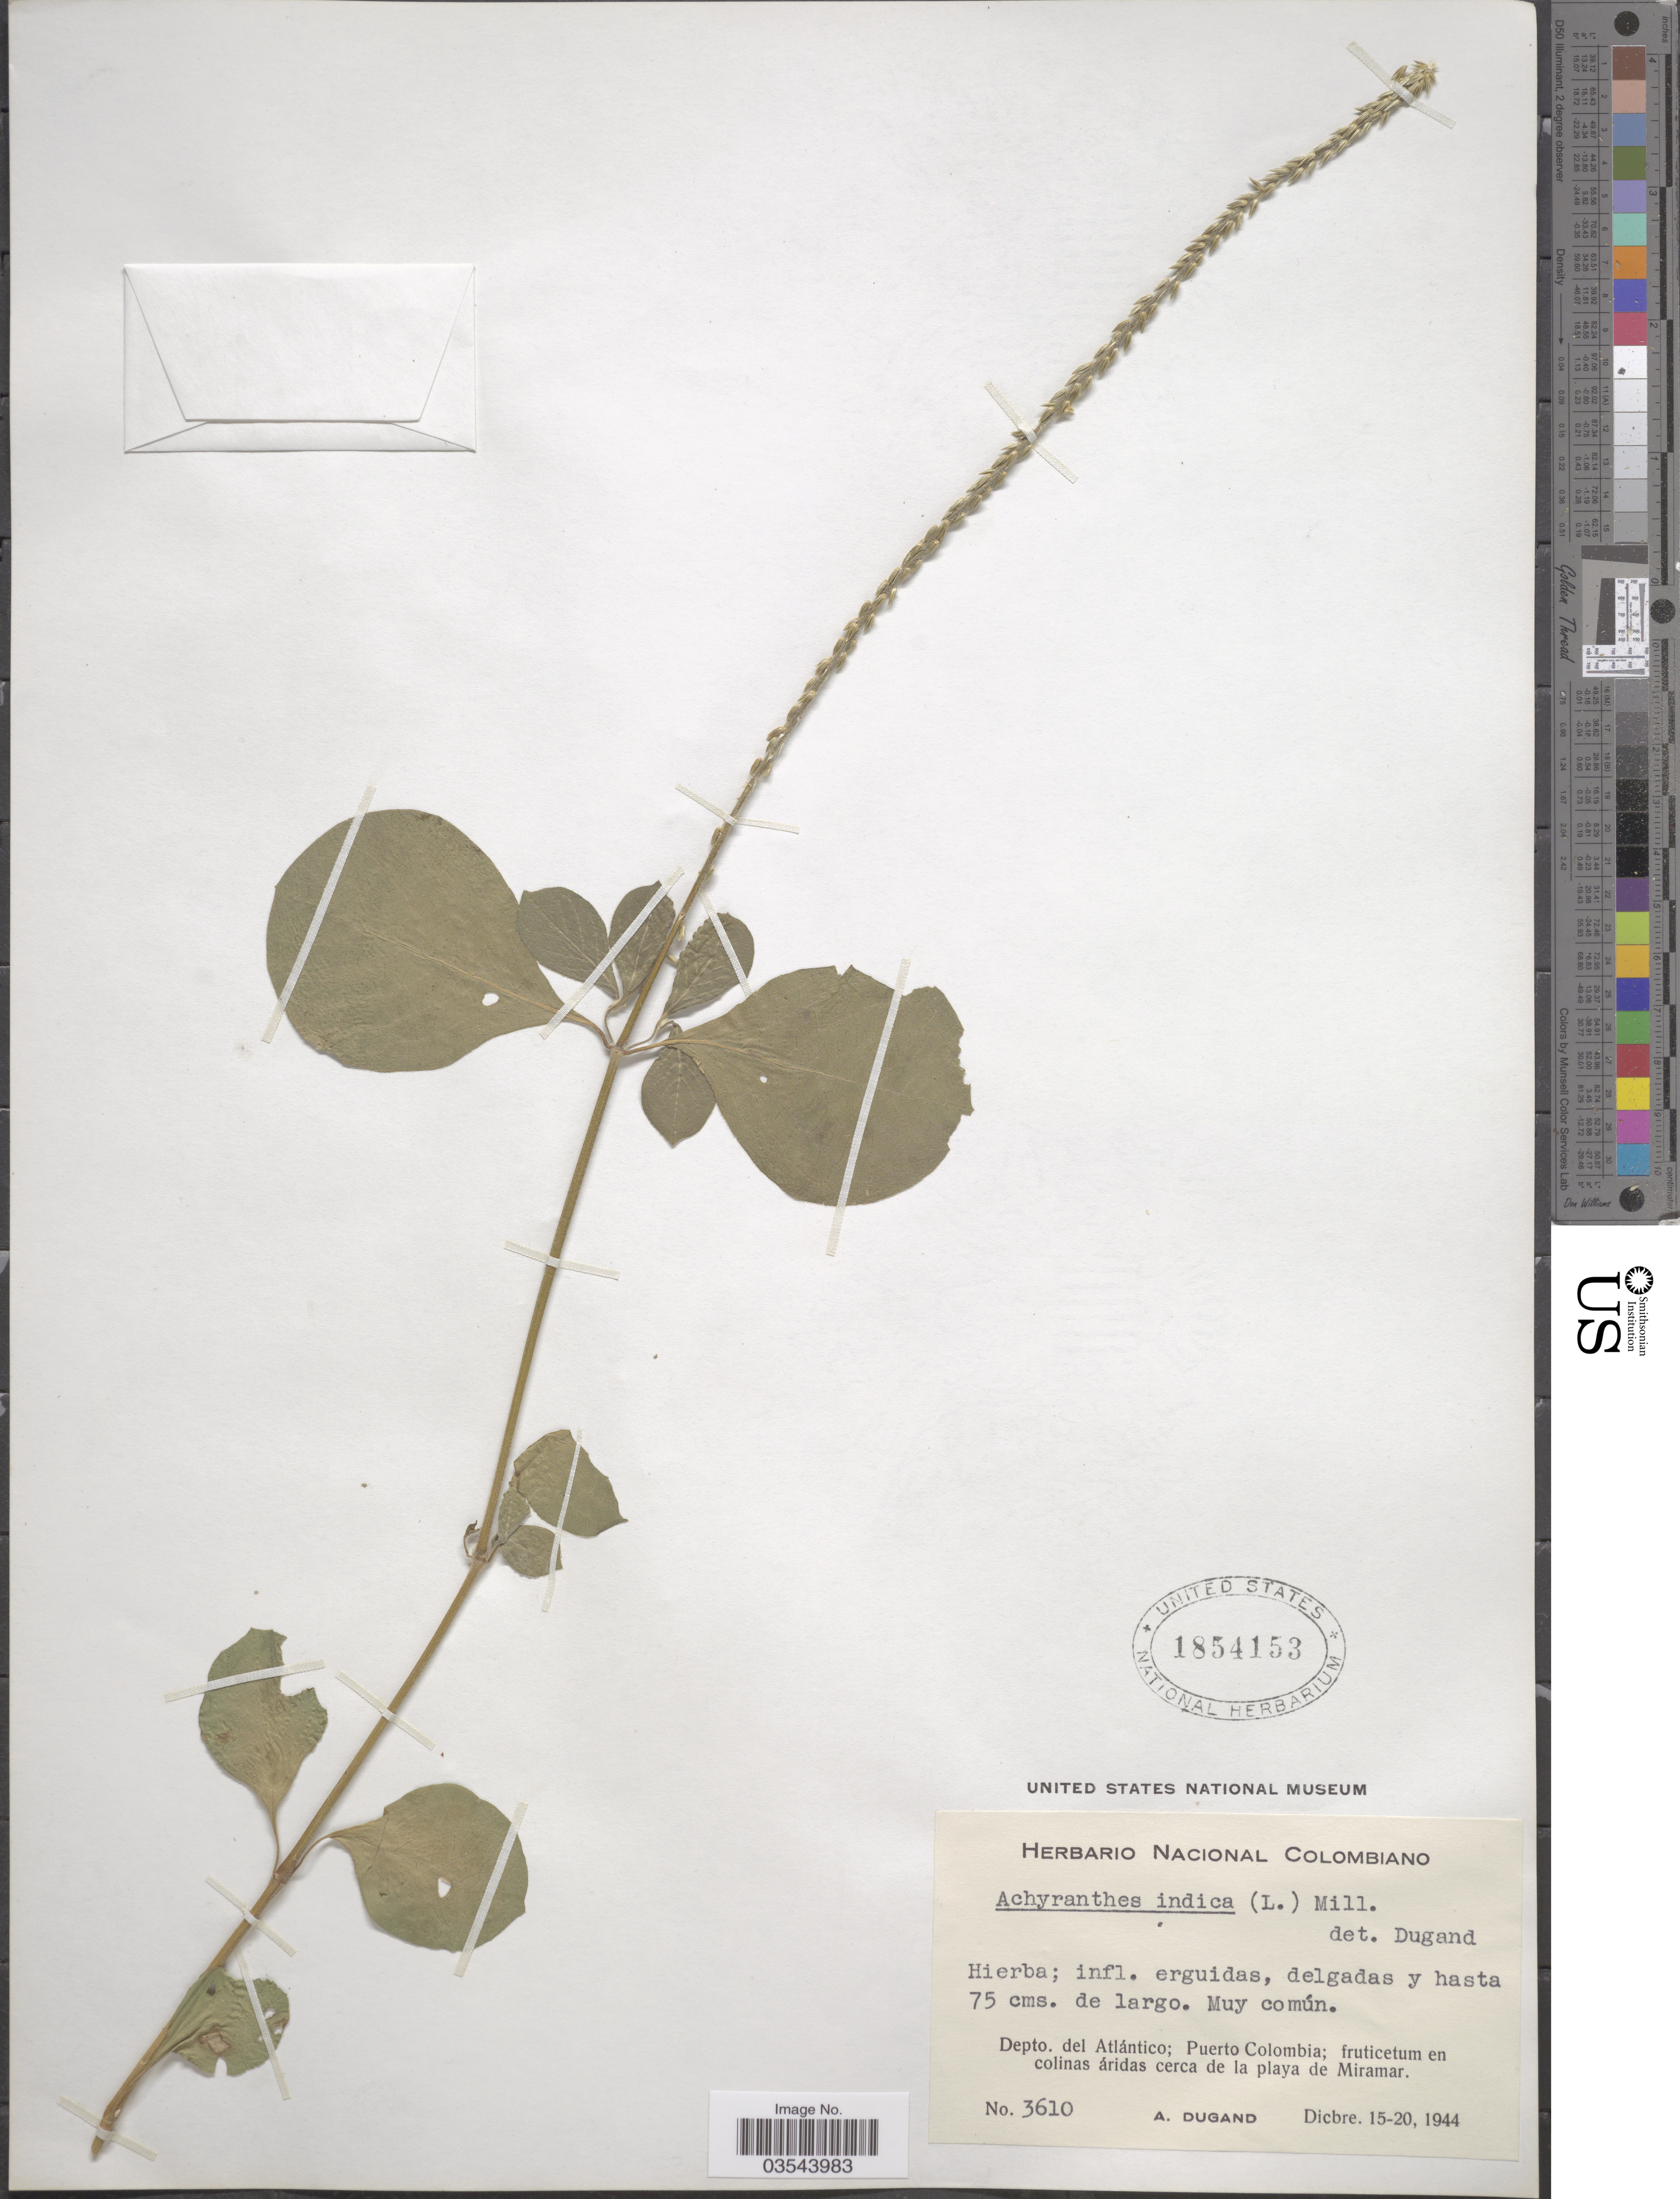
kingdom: Plantae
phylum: Tracheophyta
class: Magnoliopsida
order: Caryophyllales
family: Amaranthaceae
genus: Achyranthes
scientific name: Achyranthes indica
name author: (L.) Mill.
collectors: A. Dugand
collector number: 3610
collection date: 1944-12-15/1944-12-20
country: Colombia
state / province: Atlántico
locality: Depto. del Atlántico; Puerto Colombia; fruticetum en colinas áridas cerca de la playa de Miramar.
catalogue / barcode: US 1854153